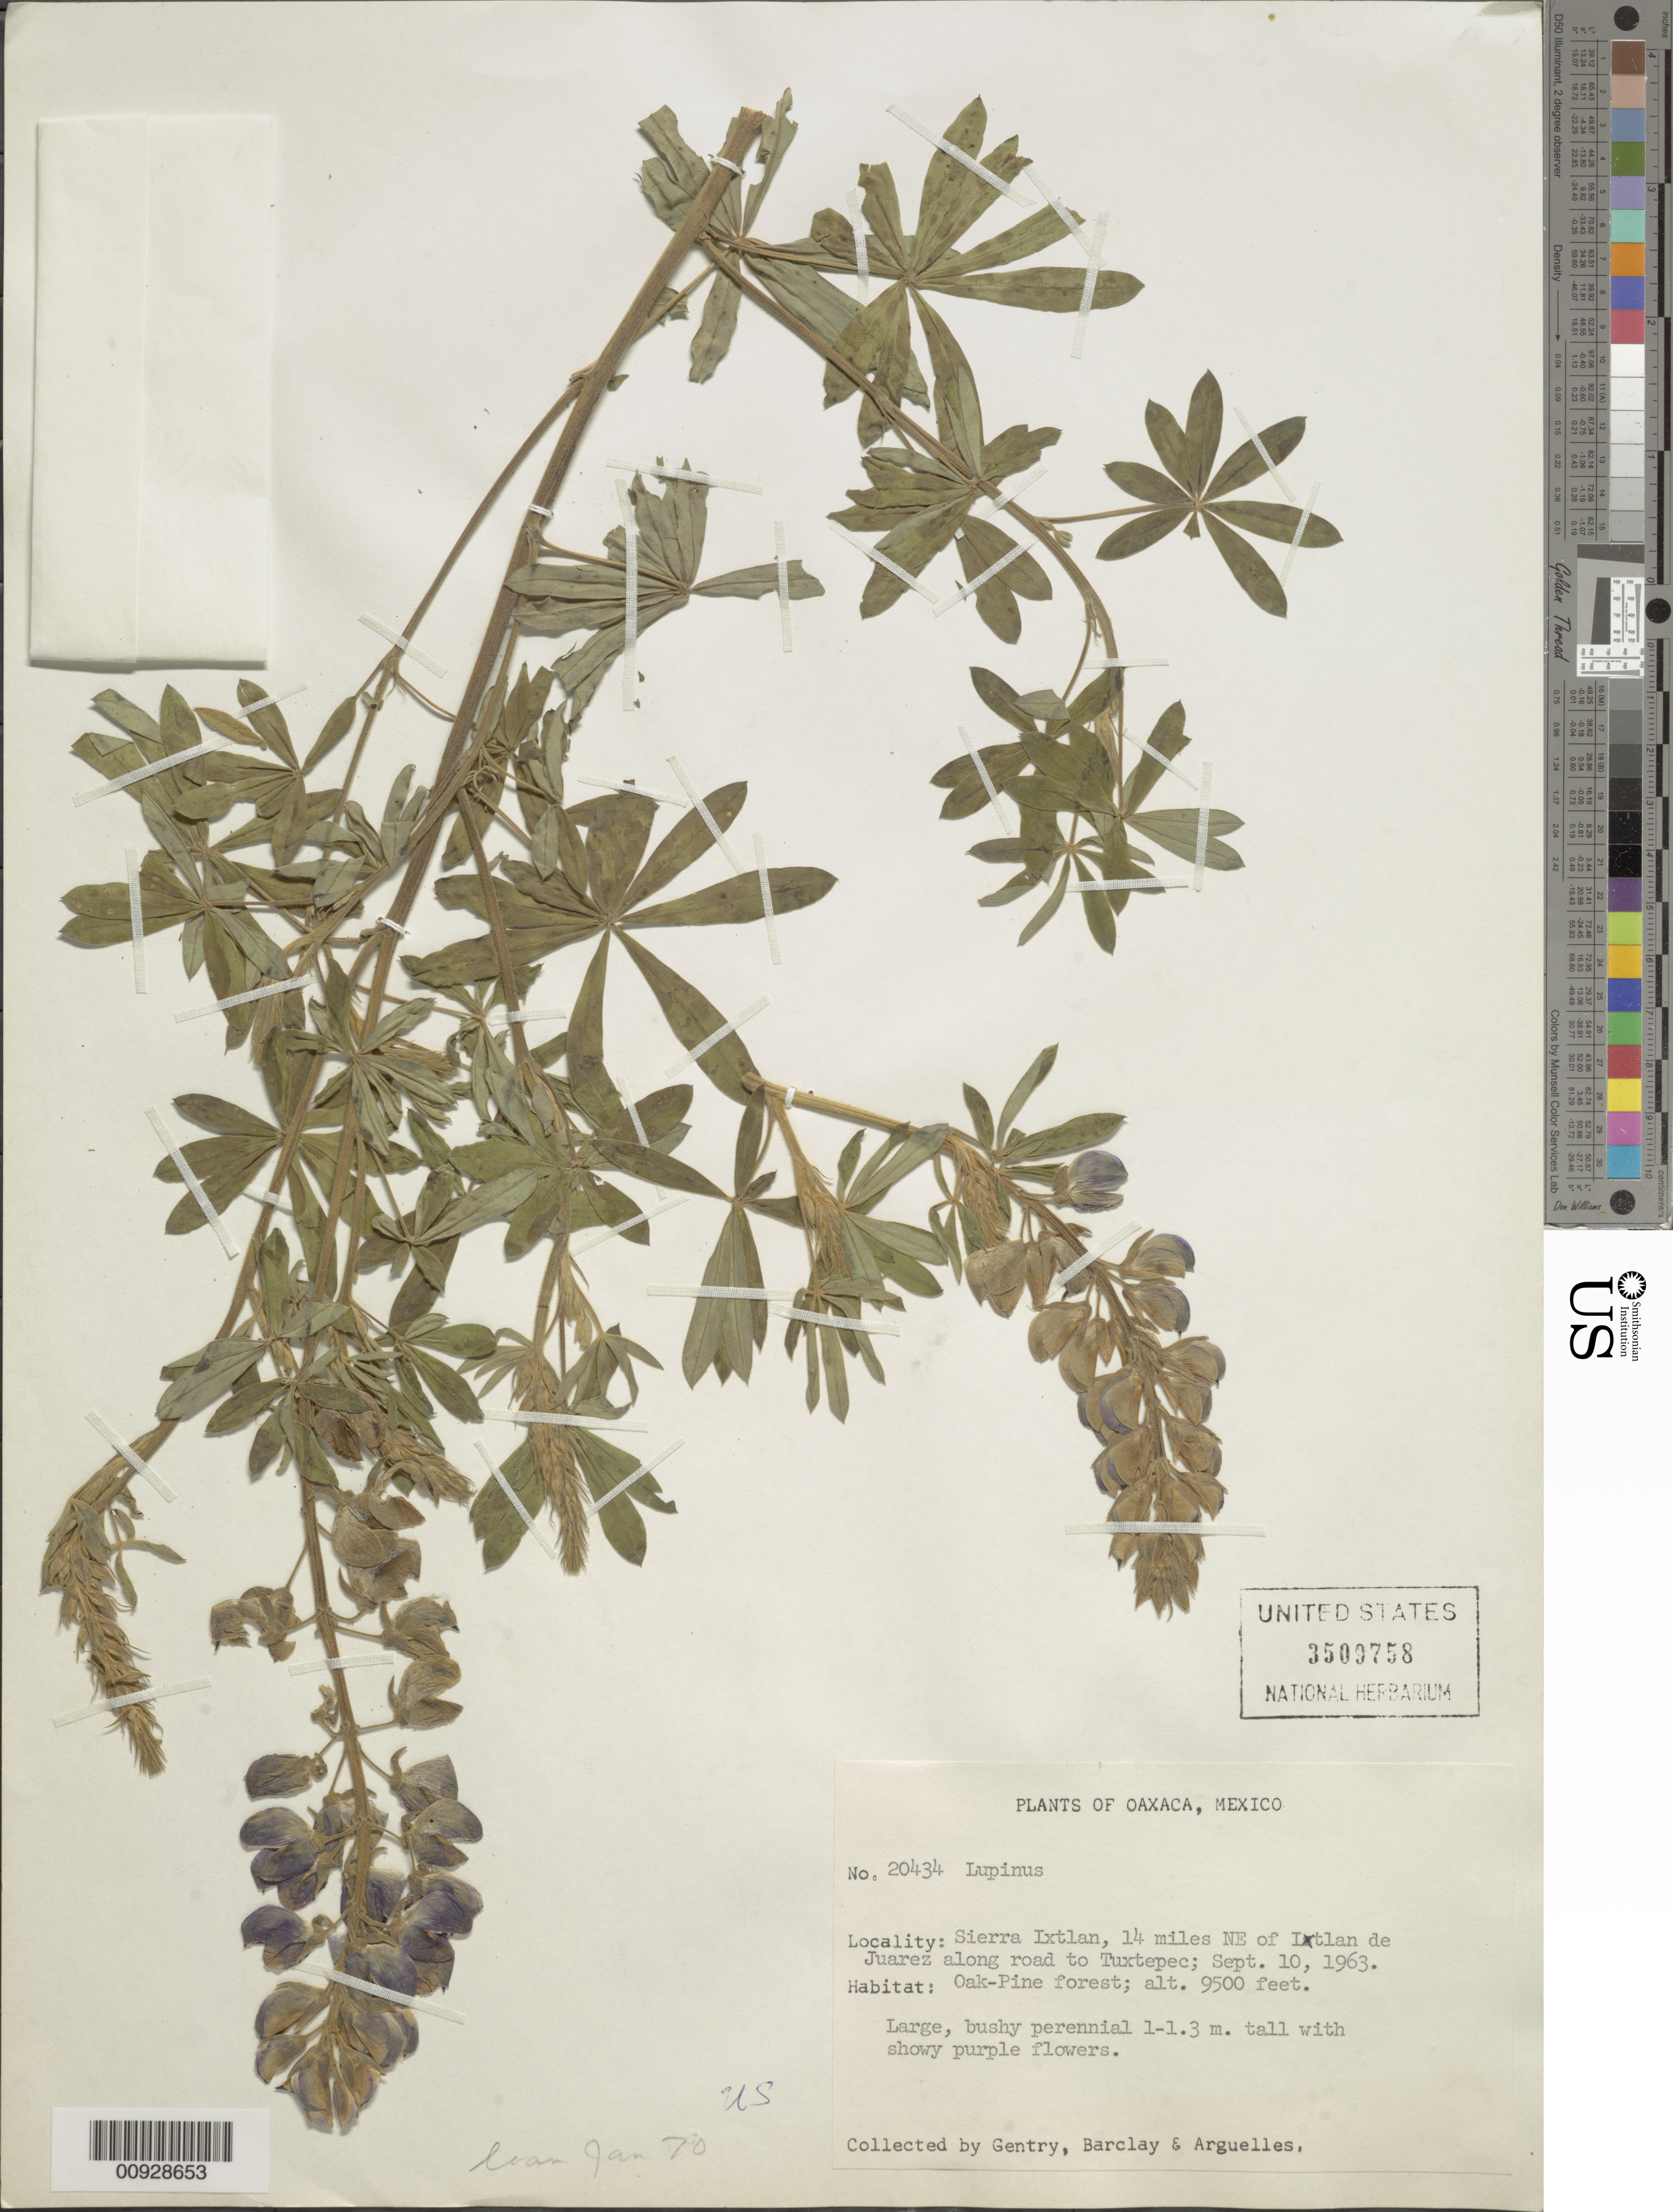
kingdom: Plantae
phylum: Tracheophyta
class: Magnoliopsida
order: Fabales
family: Fabaceae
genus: Lupinus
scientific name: Lupinus sp.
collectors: Gentry, --, -- Barclay & Arguelles, --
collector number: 20434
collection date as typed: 10 Sep 1963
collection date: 1963-09-10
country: Mexico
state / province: Oaxaca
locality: Sierra Ixtlán, 14 miles NE of Ixtlán de Juárez along road to Tuxtepec.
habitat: Oak-Pine forest.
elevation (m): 2896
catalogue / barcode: US 3509758